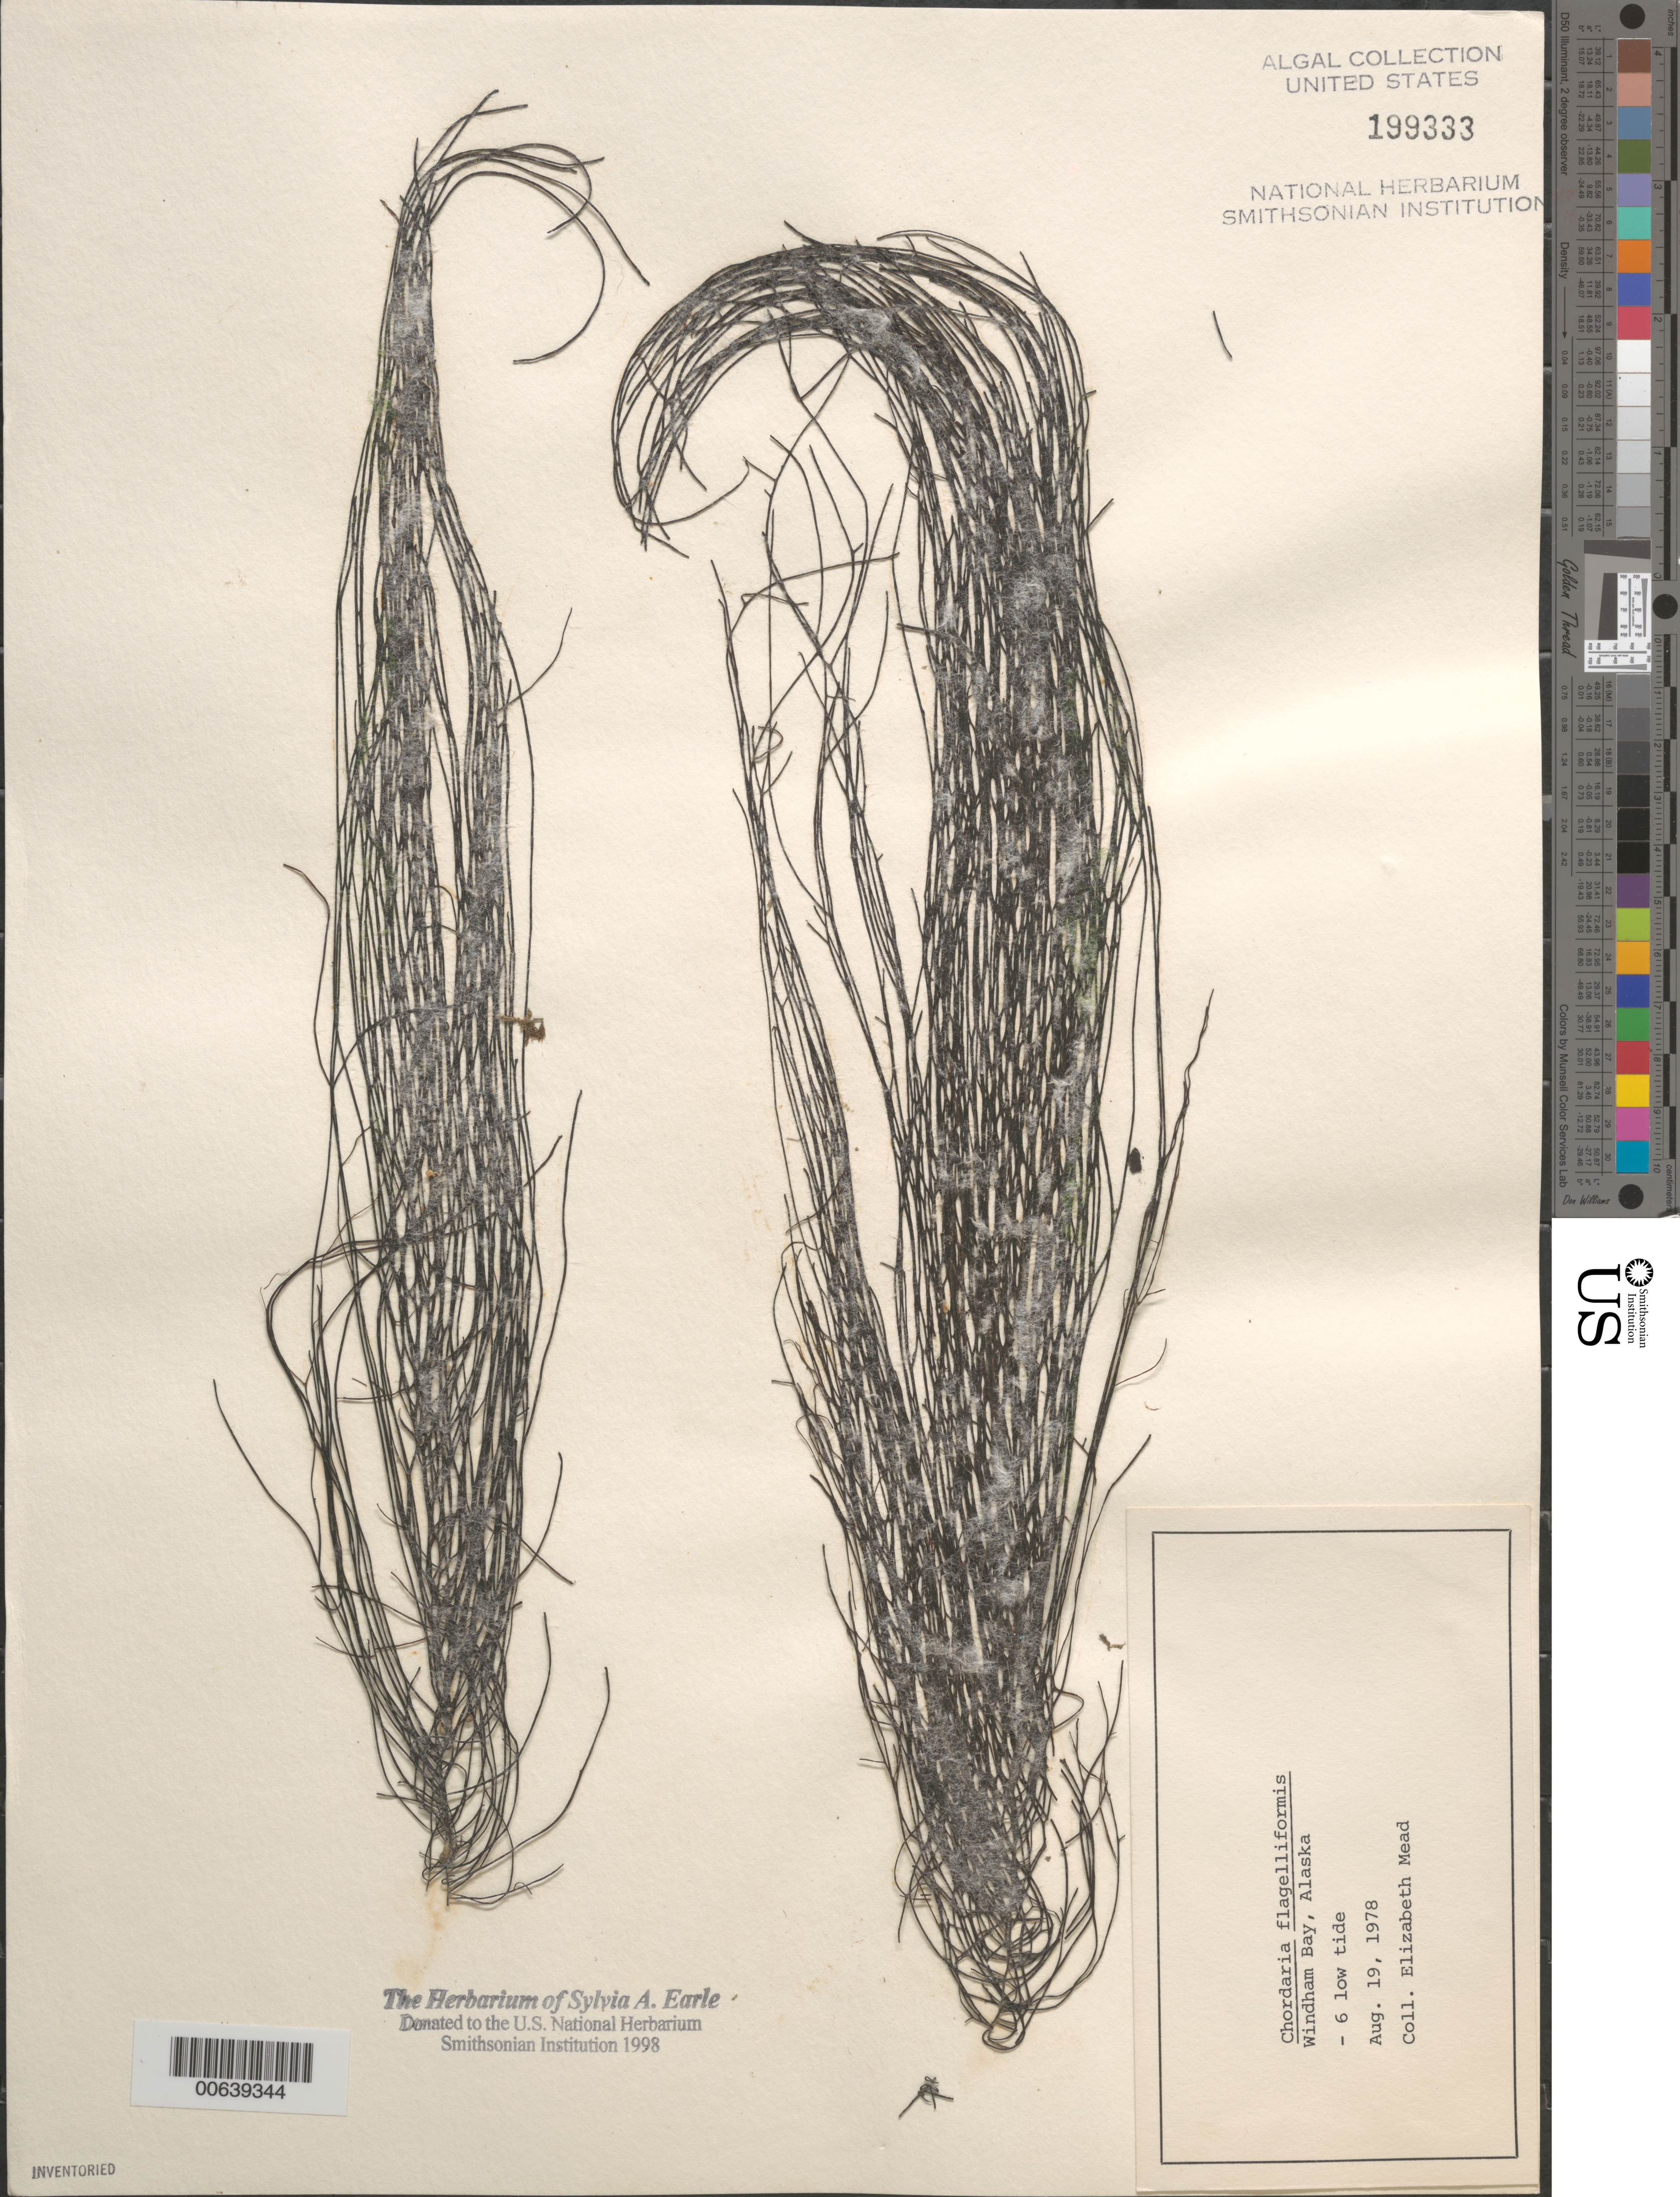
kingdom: Chromista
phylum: Ochrophyta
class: Phaeophyceae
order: Ectocarpales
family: Chordariaceae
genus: Chordaria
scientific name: Chordaria flagelliformis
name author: (Hudson) Grev.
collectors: E. Mead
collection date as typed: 19 Aug 1978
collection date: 1978-08-19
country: United States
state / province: Alaska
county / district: Skagway-Yakutat-Angoon Division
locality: Windham Bay, Glacier Bay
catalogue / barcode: US 199333